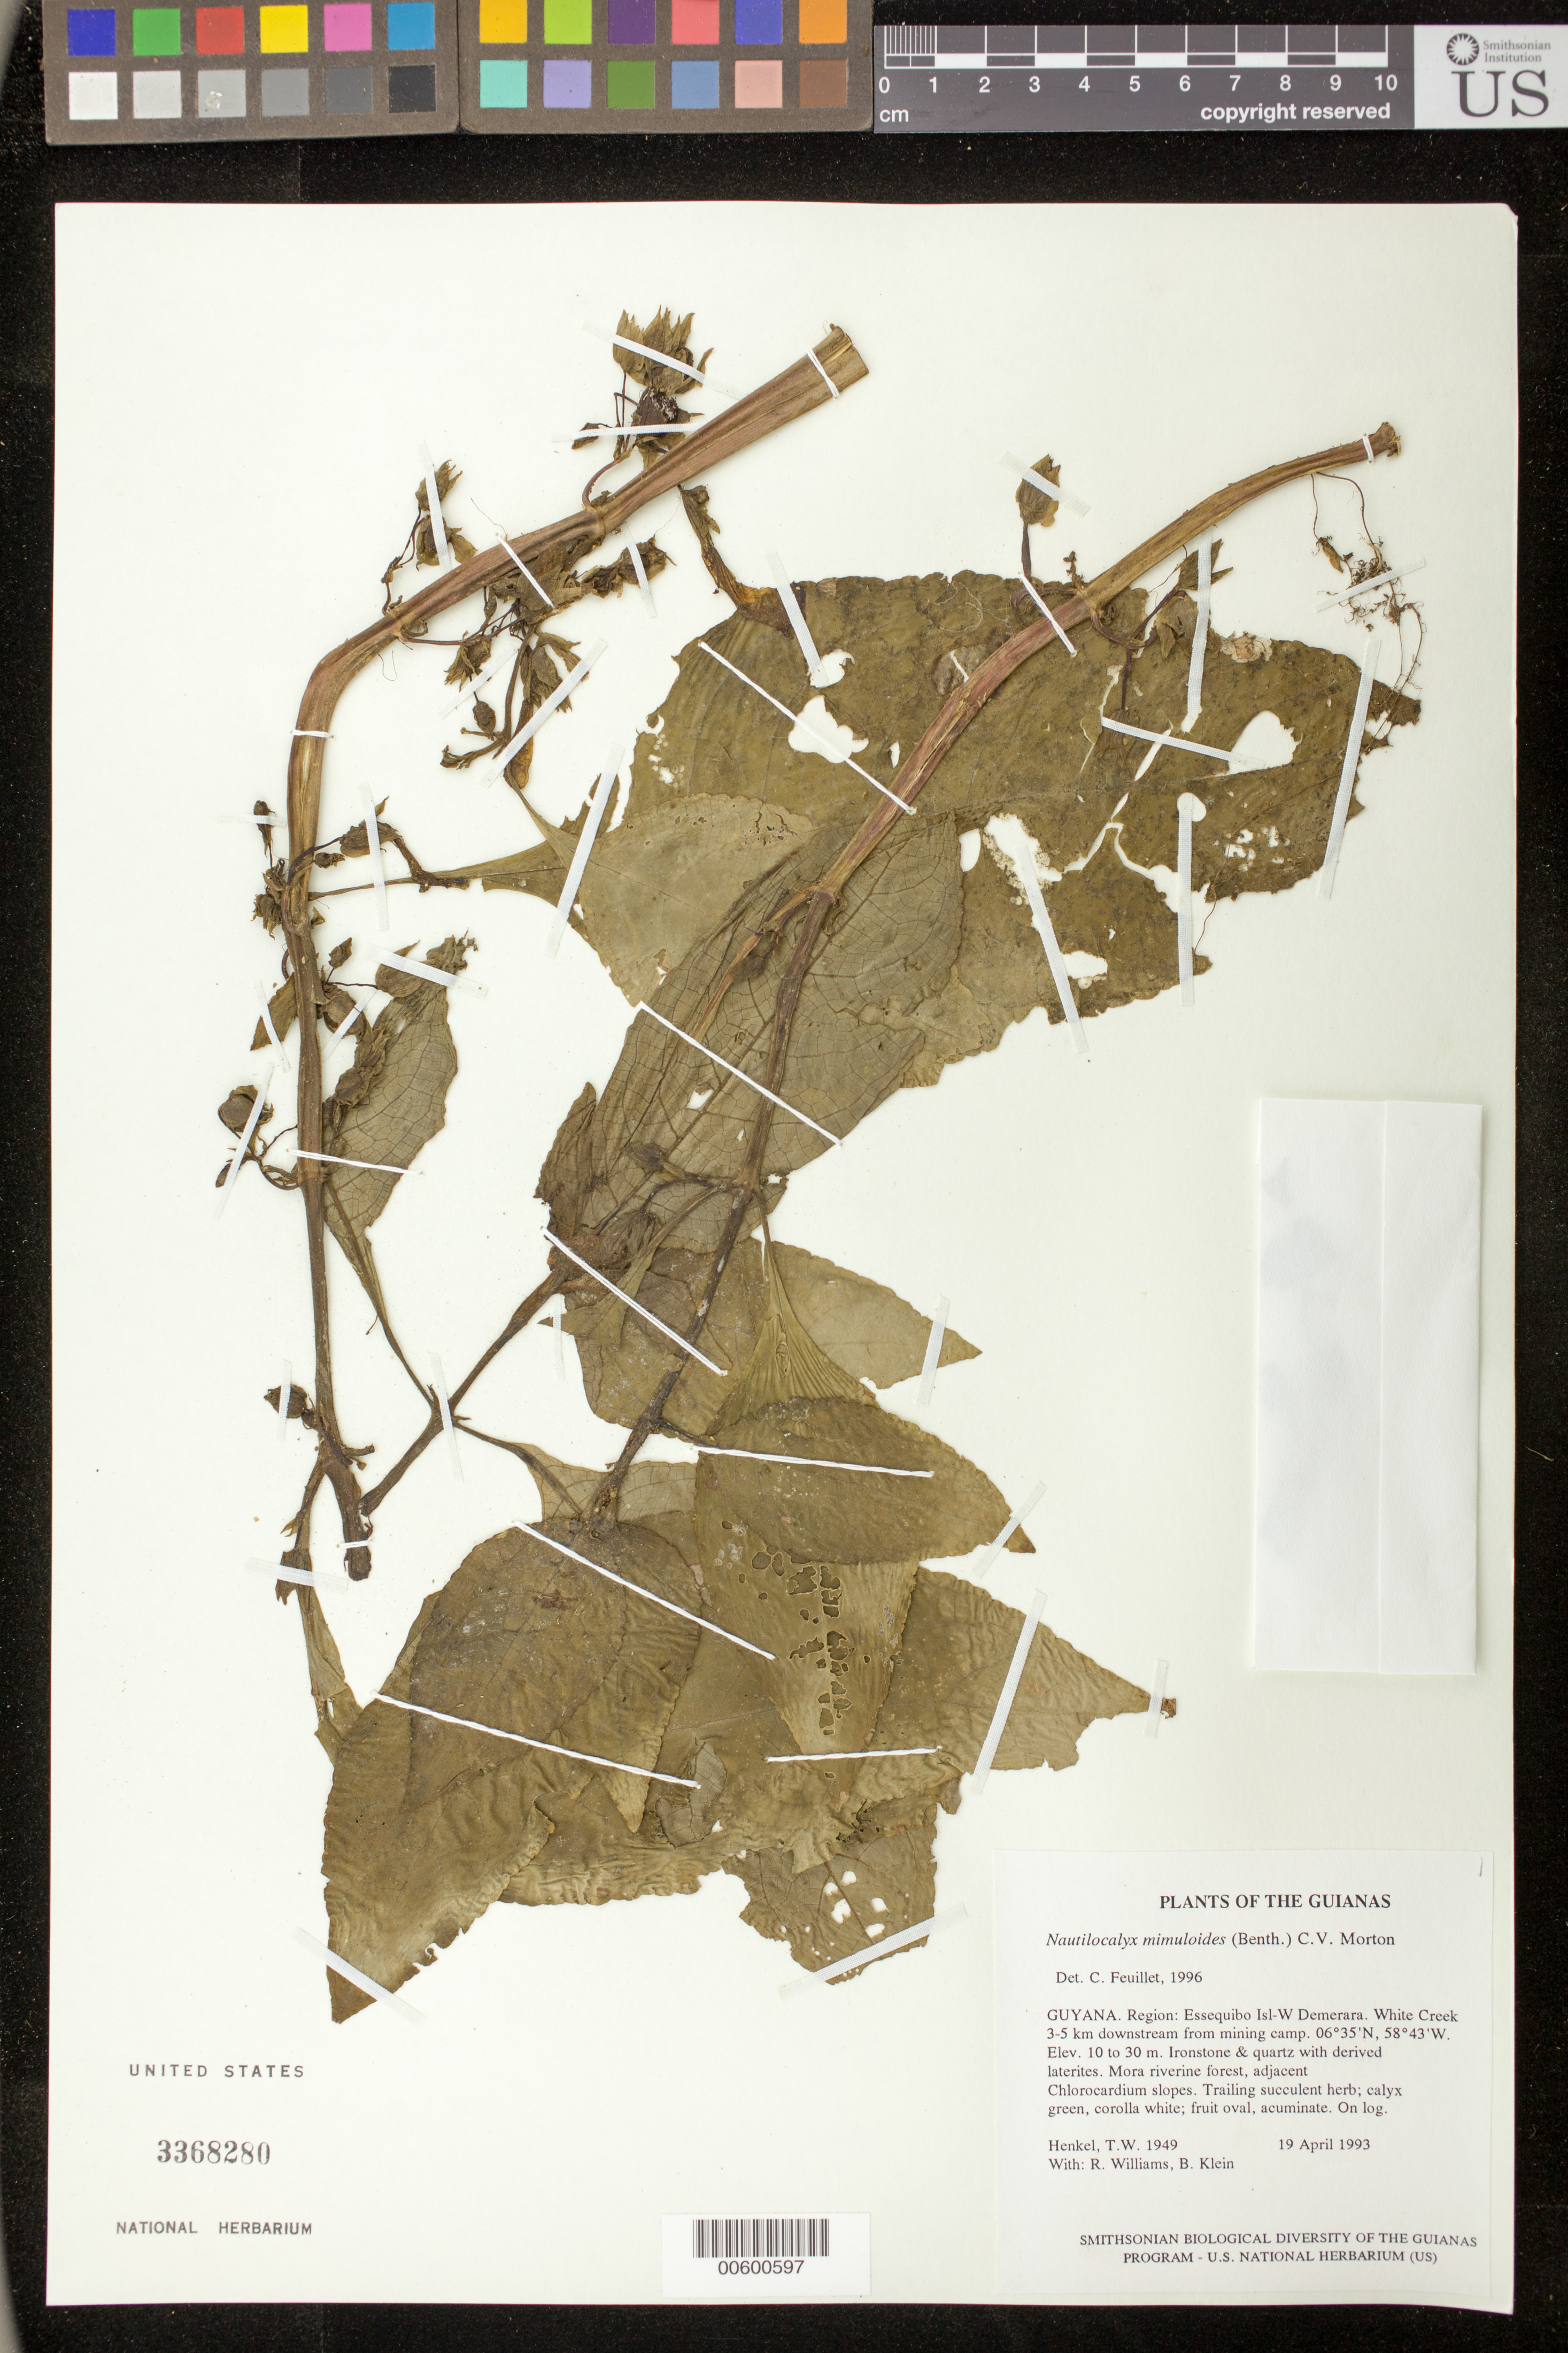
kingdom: Plantae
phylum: Tracheophyta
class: Magnoliopsida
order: Lamiales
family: Gesneriaceae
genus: Nautilocalyx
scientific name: Nautilocalyx mimuloides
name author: (Benth.) C.V. Morton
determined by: Feuillet, C.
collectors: T. Henkel, R. Williams & B. Klein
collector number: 1949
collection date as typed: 19 Apr 1993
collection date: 1993-04-19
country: Guyana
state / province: Essequibo Isl-W. Demerara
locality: White Creek 3-5 km downstream from mining camp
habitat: Ironstone & quartz with derived laterites. Mora riverine forest, adjacent Chlorocardium slopes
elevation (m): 10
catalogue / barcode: US 3368280